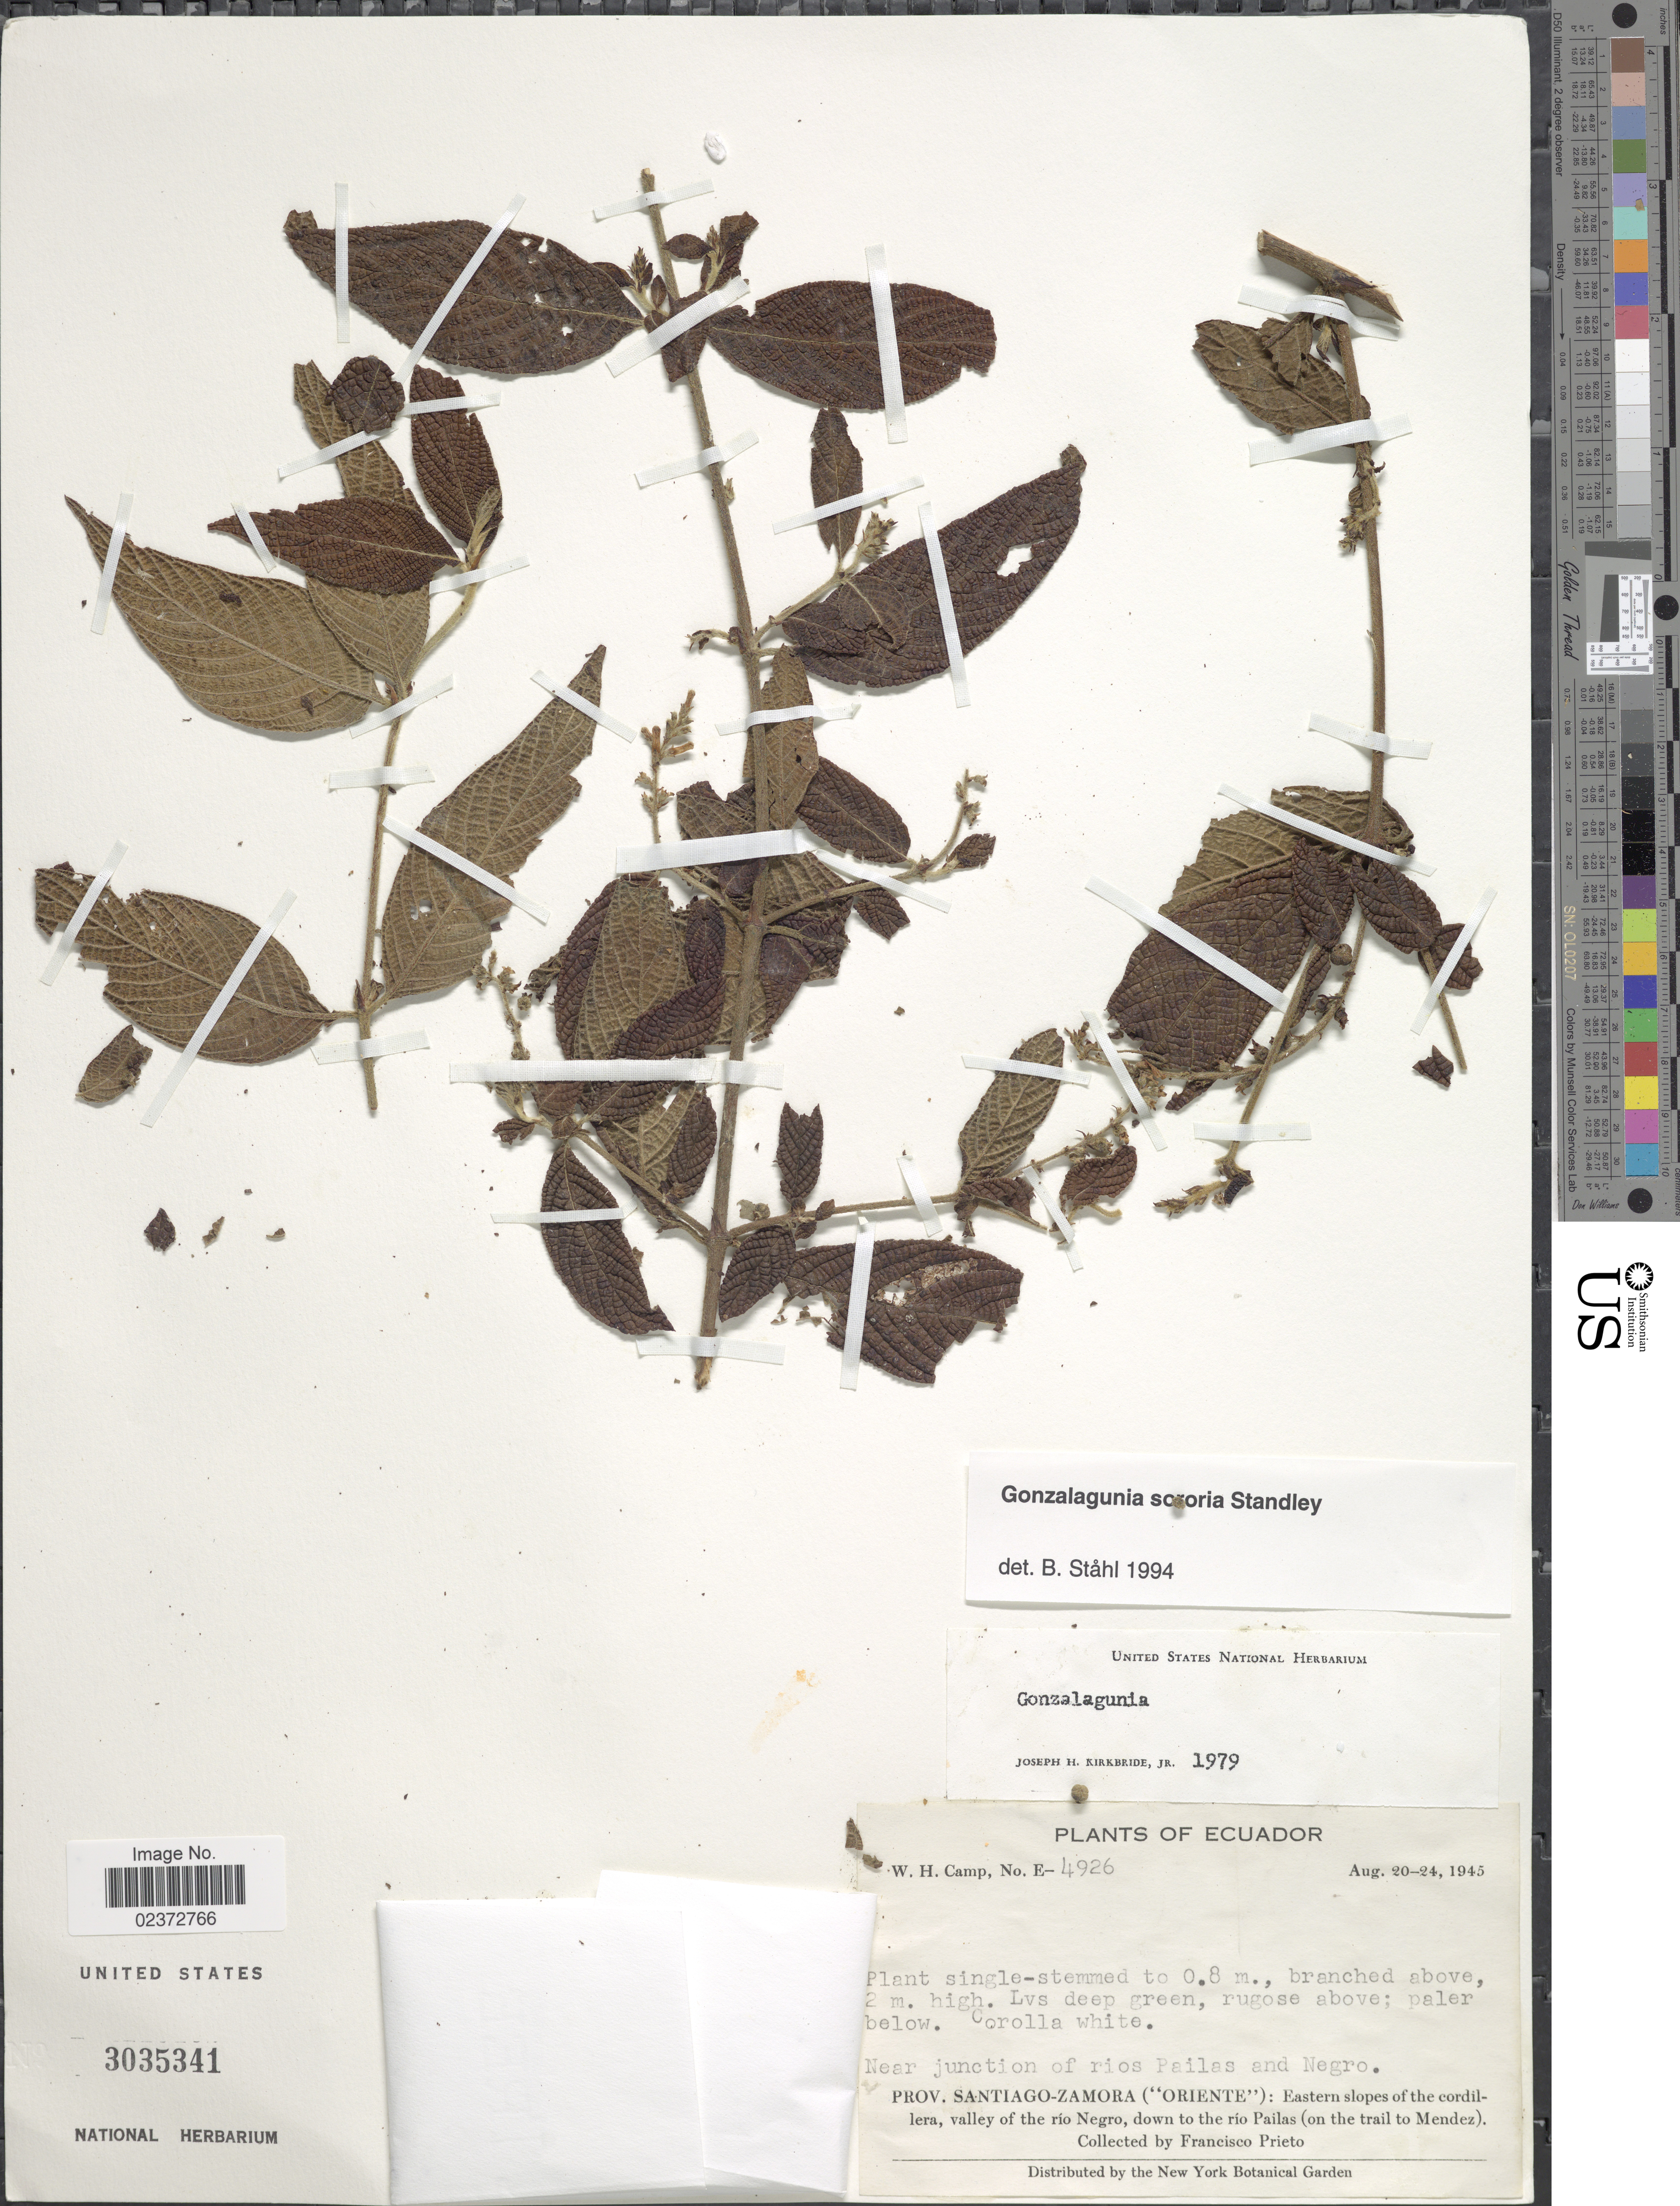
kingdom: Plantae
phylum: Tracheophyta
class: Magnoliopsida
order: Gentianales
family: Rubiaceae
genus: Gonzalagunia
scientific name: Gonzalagunia sororia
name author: Standl.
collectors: F. Prieto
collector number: E-4926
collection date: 1945-08-20/1945-08-24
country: Ecuador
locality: Near junction of rios Pailas and Negro, Prov. Santiago-Zamora ('Oriente'): Eastern slopes of the cordillera, valley of the río Negro, down to the río Pailas (on the trail to Mendez)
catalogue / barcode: US 3035341